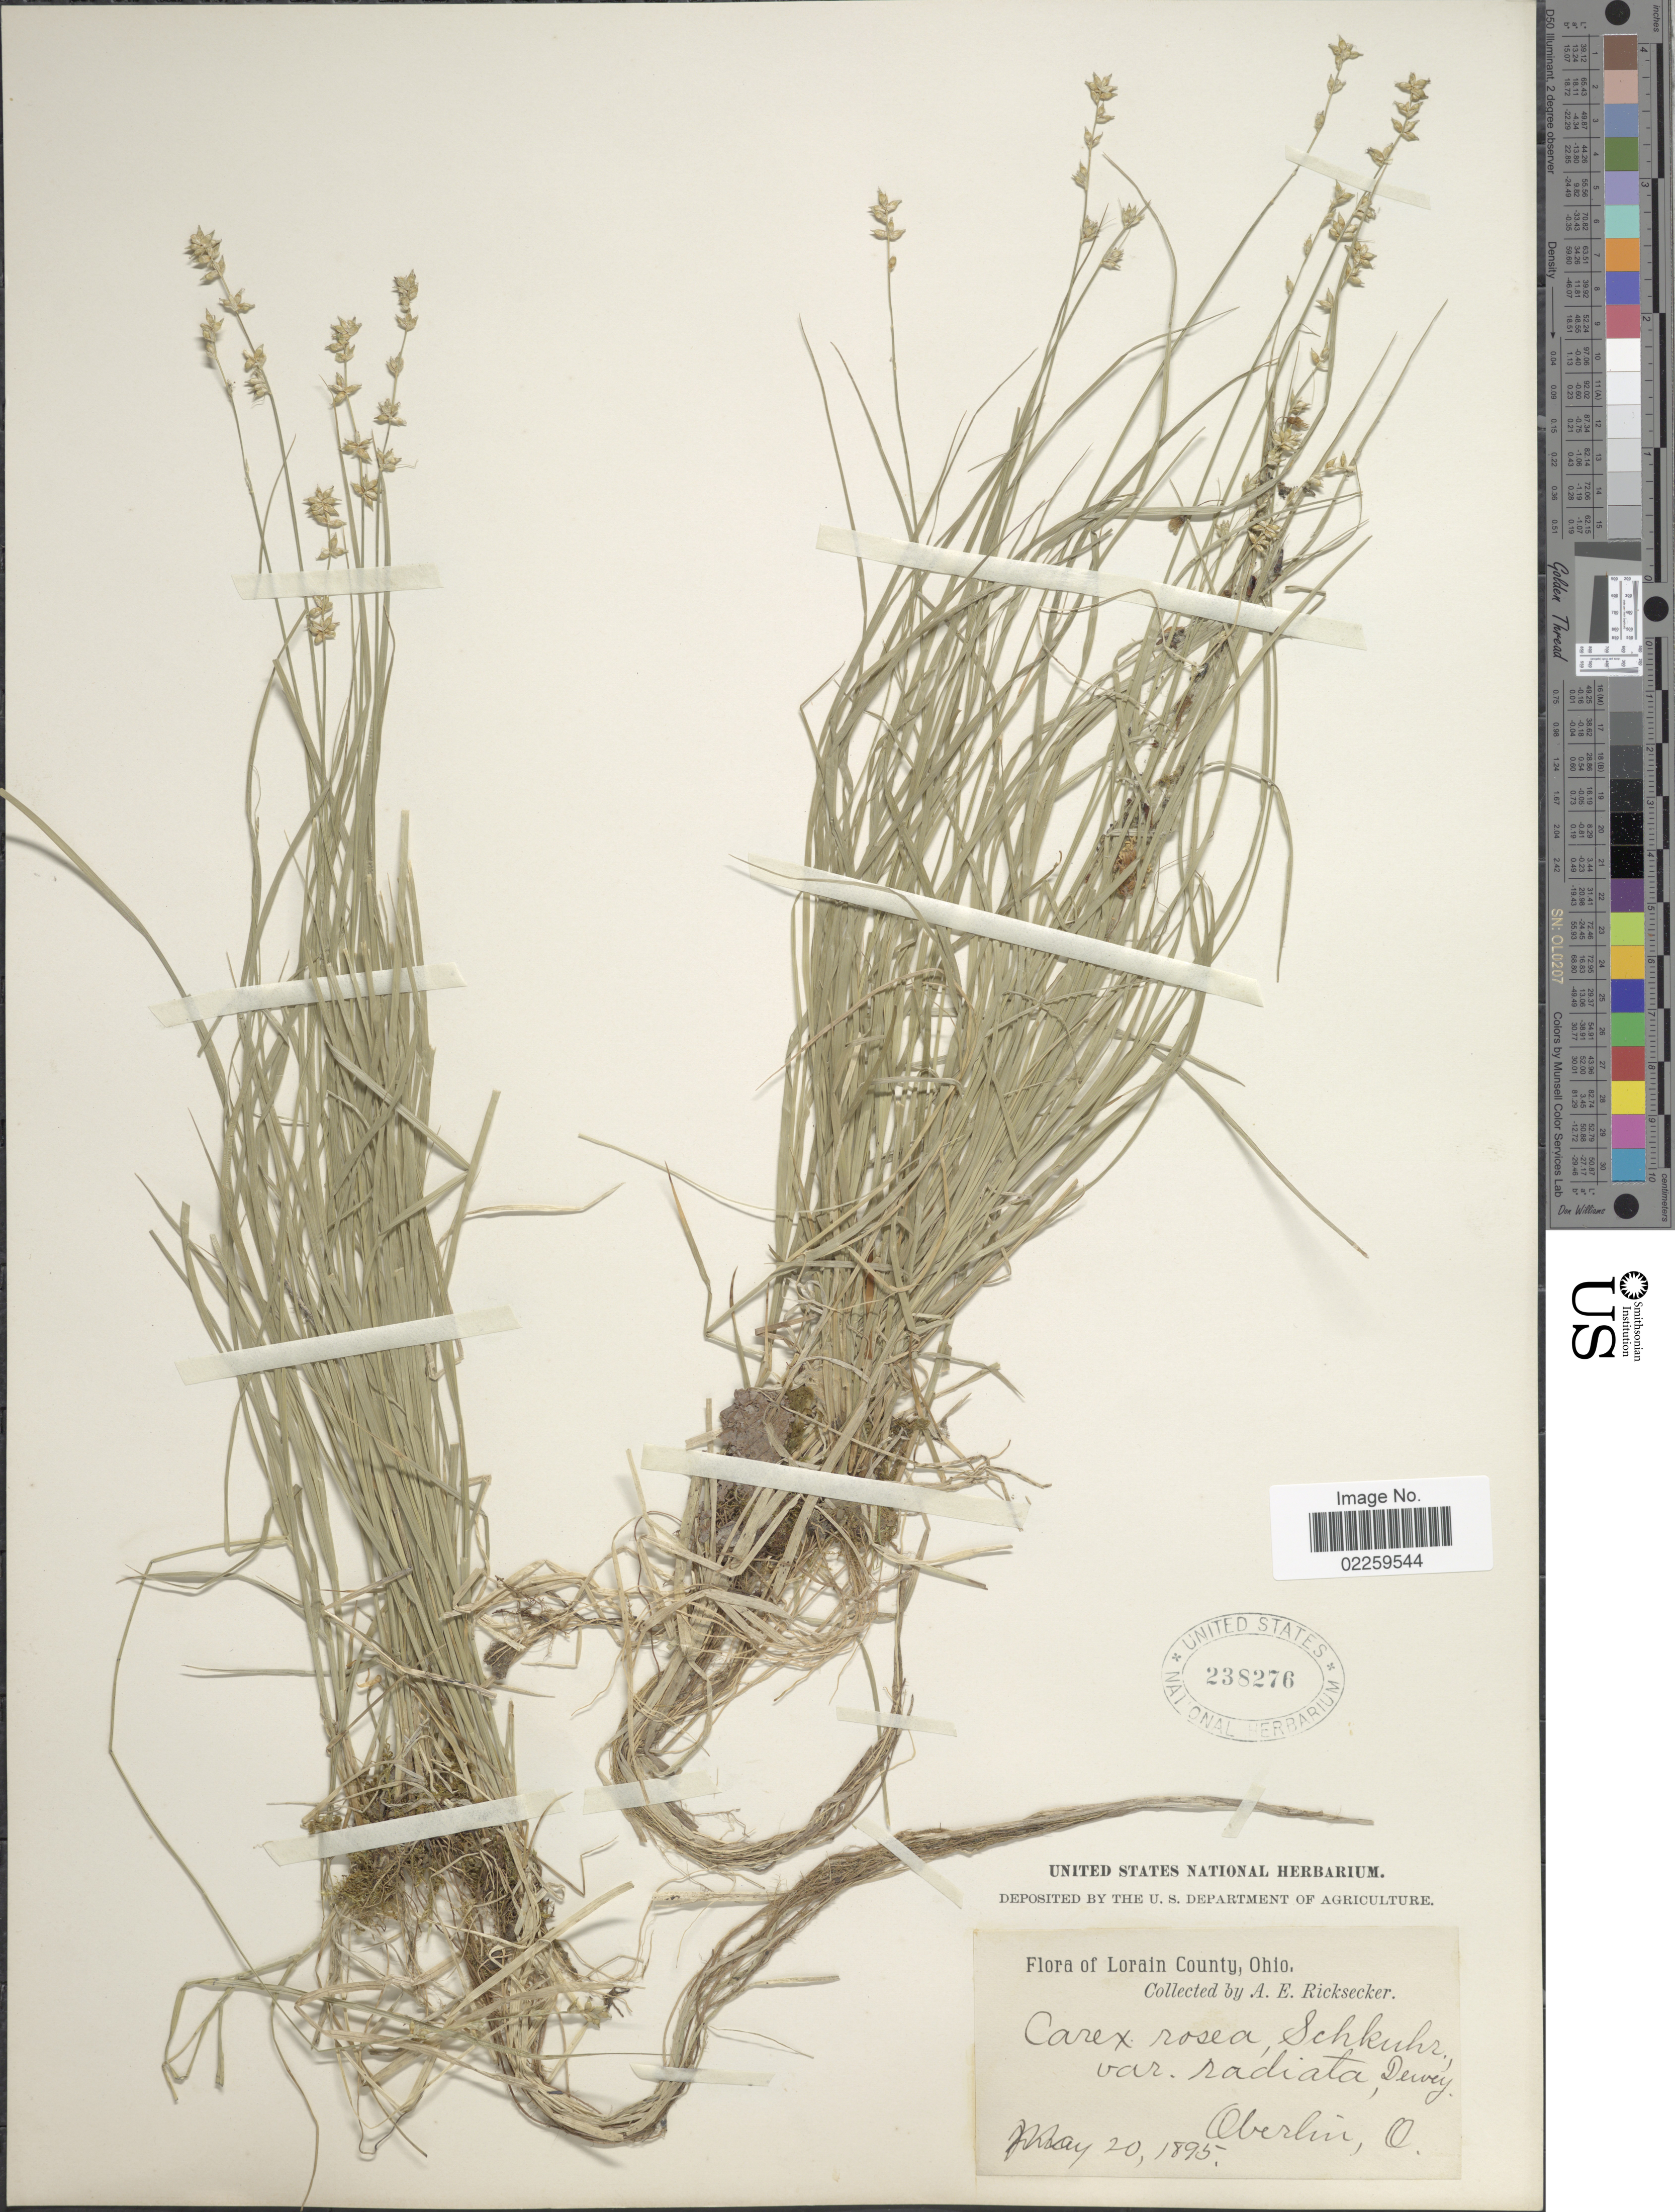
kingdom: Plantae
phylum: Tracheophyta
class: Liliopsida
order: Poales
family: Cyperaceae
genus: Carex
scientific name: Carex rosea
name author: Willd.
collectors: A. E. Ricksecker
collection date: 1895-05-20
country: United States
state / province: Ohio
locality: Oberlin, O. Lorain County.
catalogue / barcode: US 238276